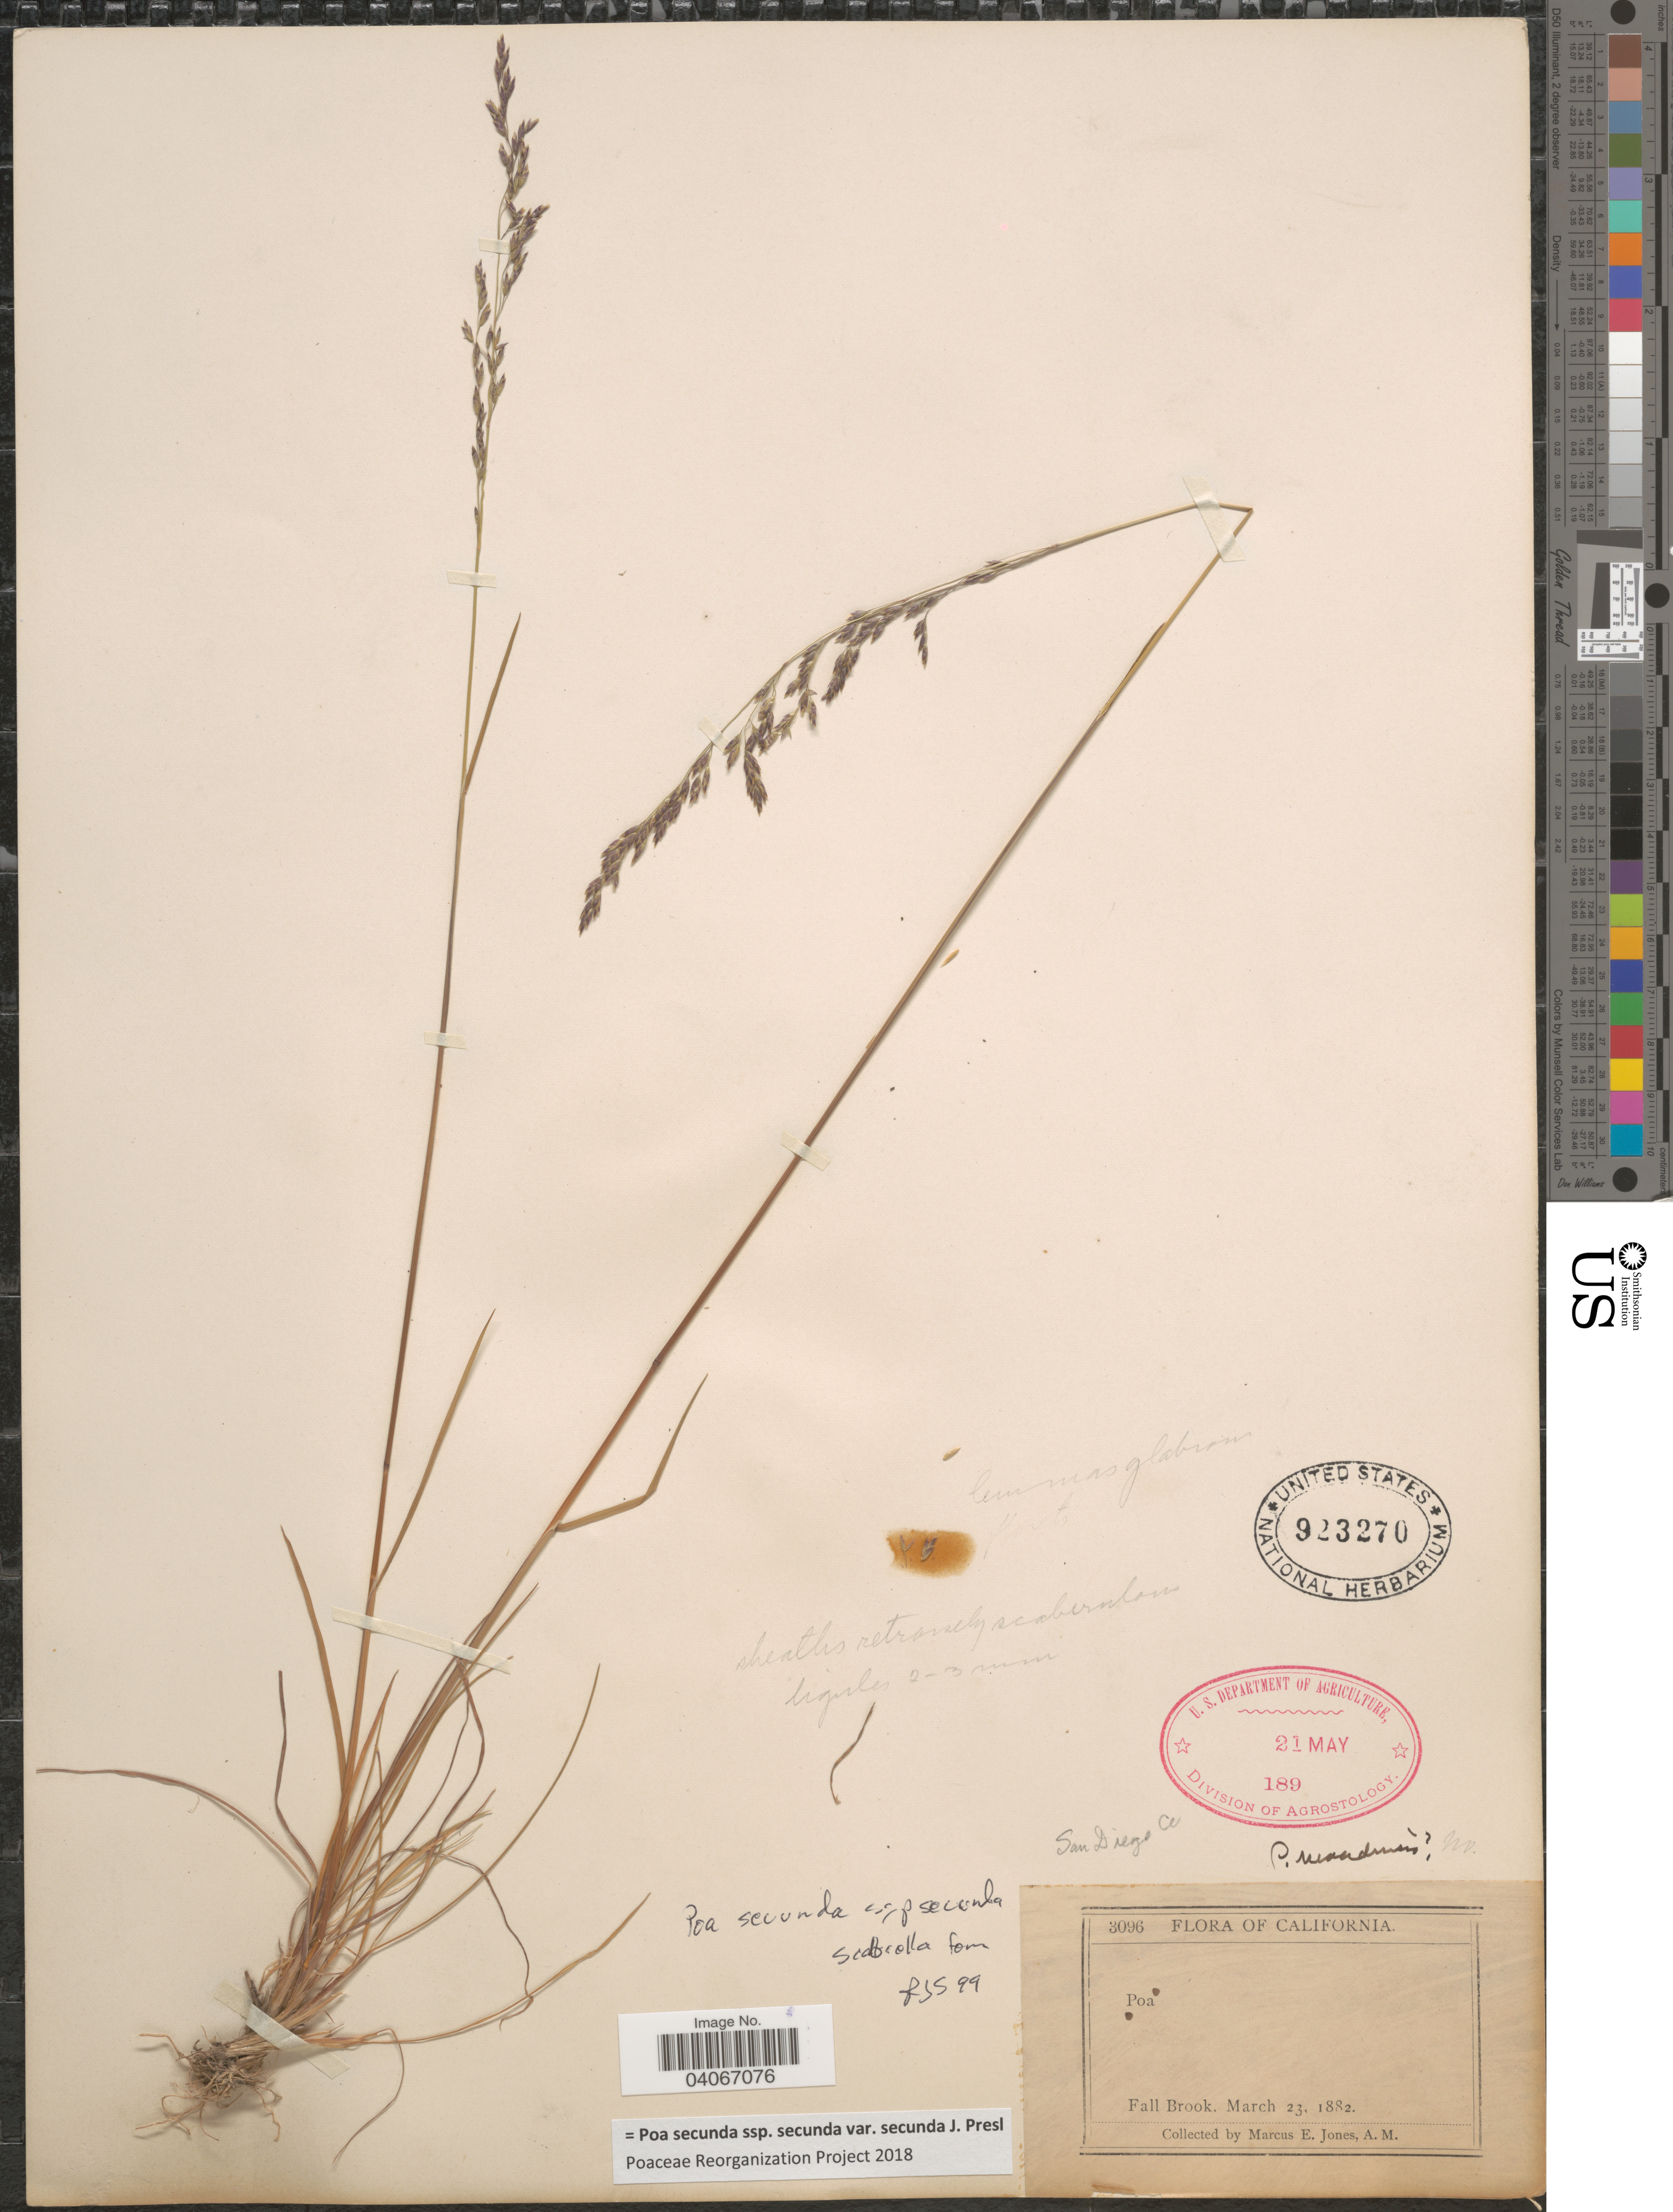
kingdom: Plantae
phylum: Tracheophyta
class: Liliopsida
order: Poales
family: Poaceae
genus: Poa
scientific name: Poa secunda subsp. secunda var. secunda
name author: J. Presl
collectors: M. E. Jones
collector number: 3096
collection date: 1882-03-23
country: United States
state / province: California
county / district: San Diego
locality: Fall Brook. San Diego Co.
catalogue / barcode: US 923270